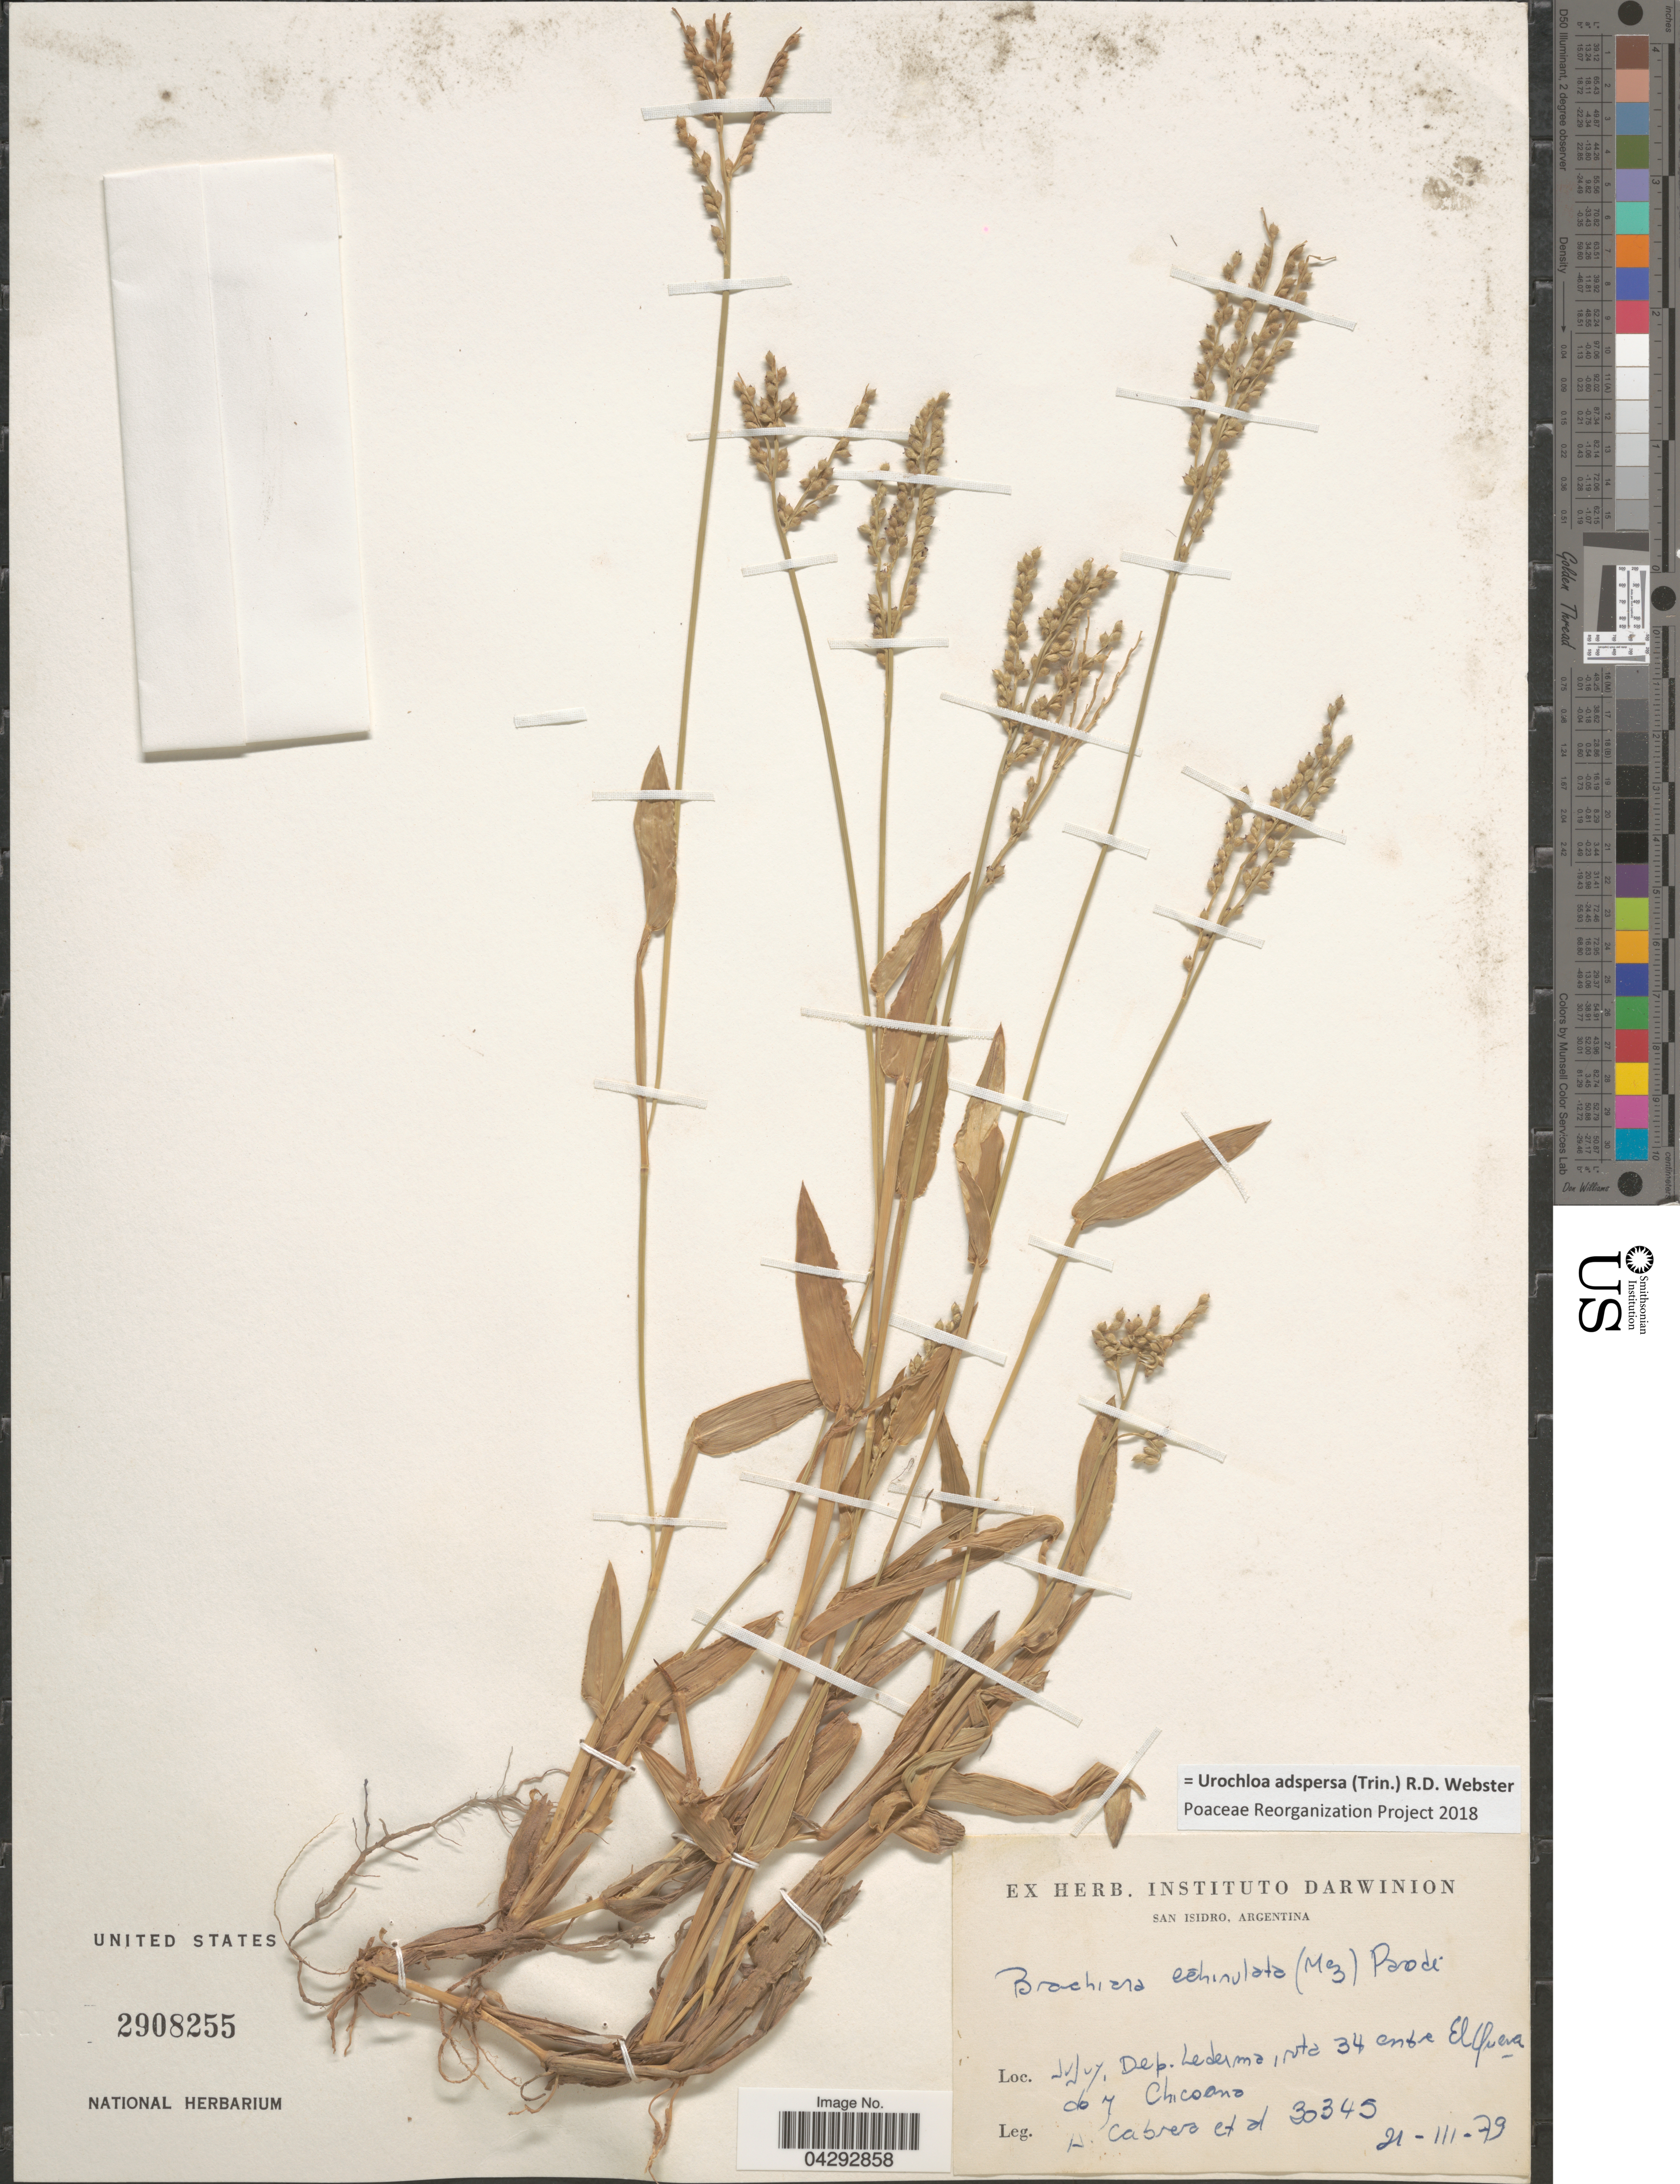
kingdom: Plantae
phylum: Tracheophyta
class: Liliopsida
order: Poales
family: Poaceae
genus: Urochloa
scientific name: Urochloa adspersa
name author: (Trin.) R.D. Webster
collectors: A. Cabrera & et al.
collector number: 30345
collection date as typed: Transcribed d/m/y: 21/3/79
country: Argentina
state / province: Jujuy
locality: Dep. Ledesma, ruta 34 entre El Querado y Chicoana.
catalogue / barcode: US 2908255